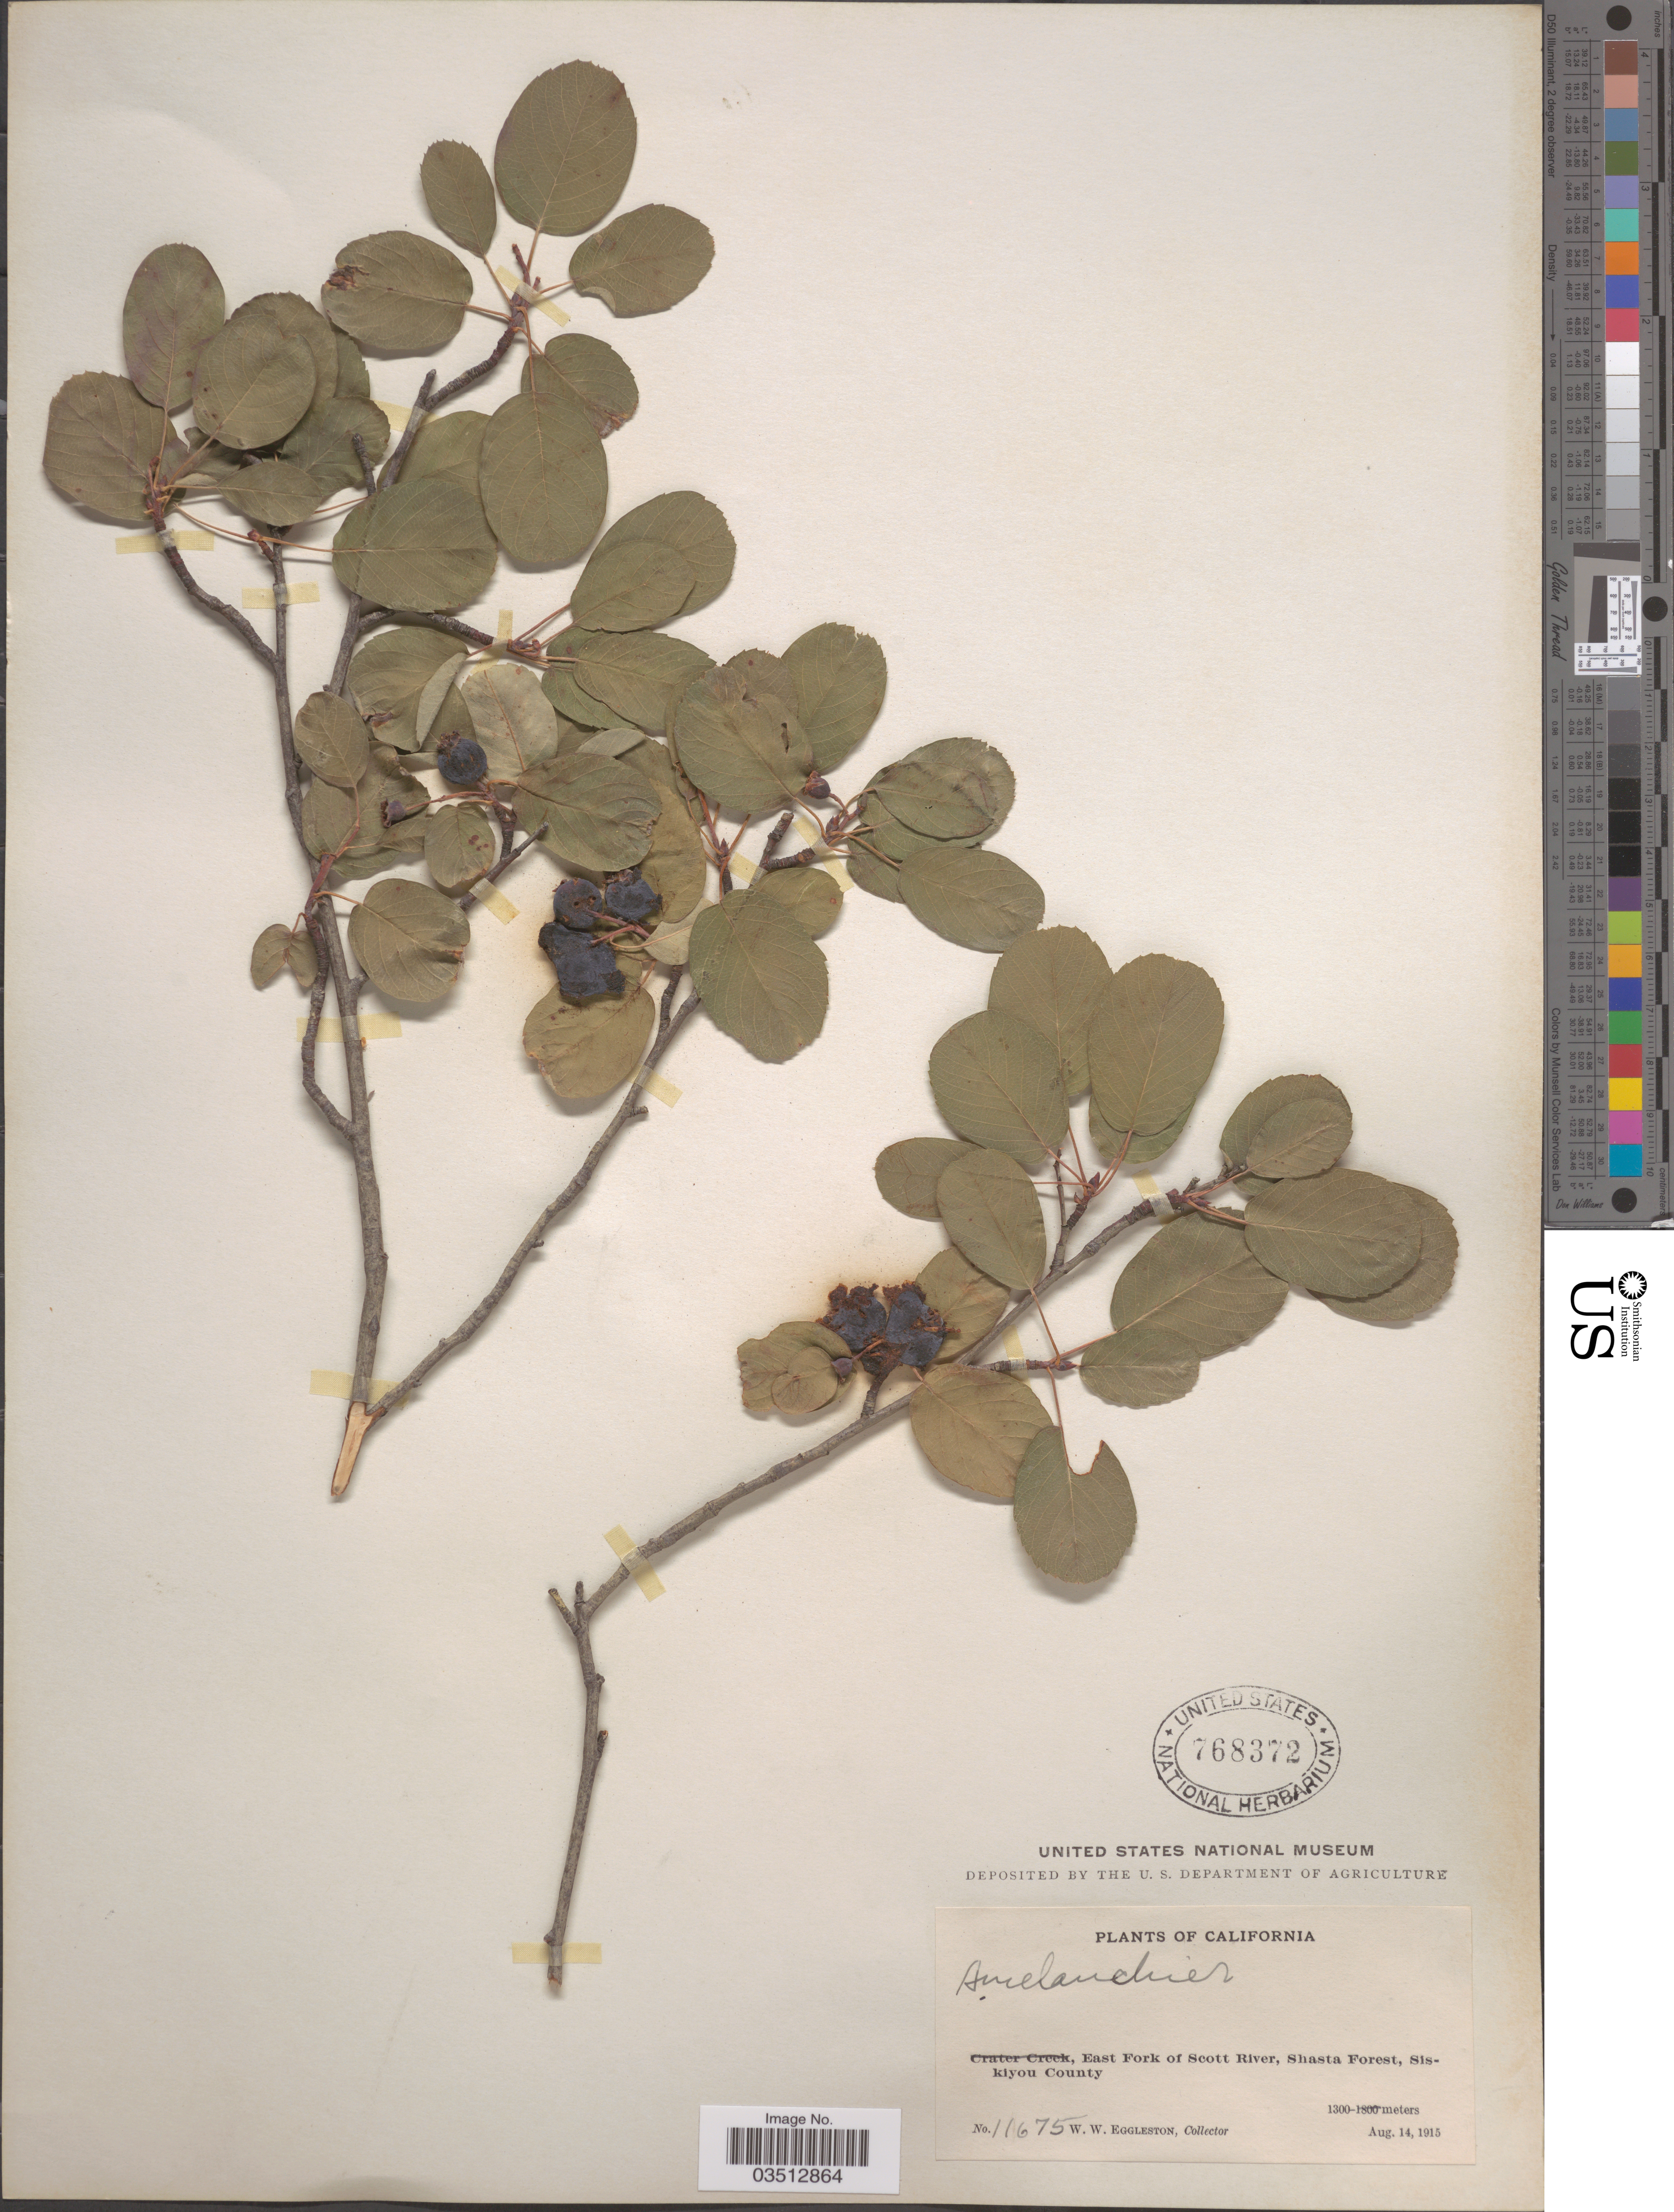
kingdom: Plantae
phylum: Tracheophyta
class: Magnoliopsida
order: Rosales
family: Rosaceae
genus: Amelanchier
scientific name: Amelanchier sp.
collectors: W. W. Eggleston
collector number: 11675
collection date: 1915-08-14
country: United States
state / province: California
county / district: Siskiyou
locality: East Fork of Scott River, Shasta Forest, Siskiyou County.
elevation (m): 1300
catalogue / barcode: US 768372